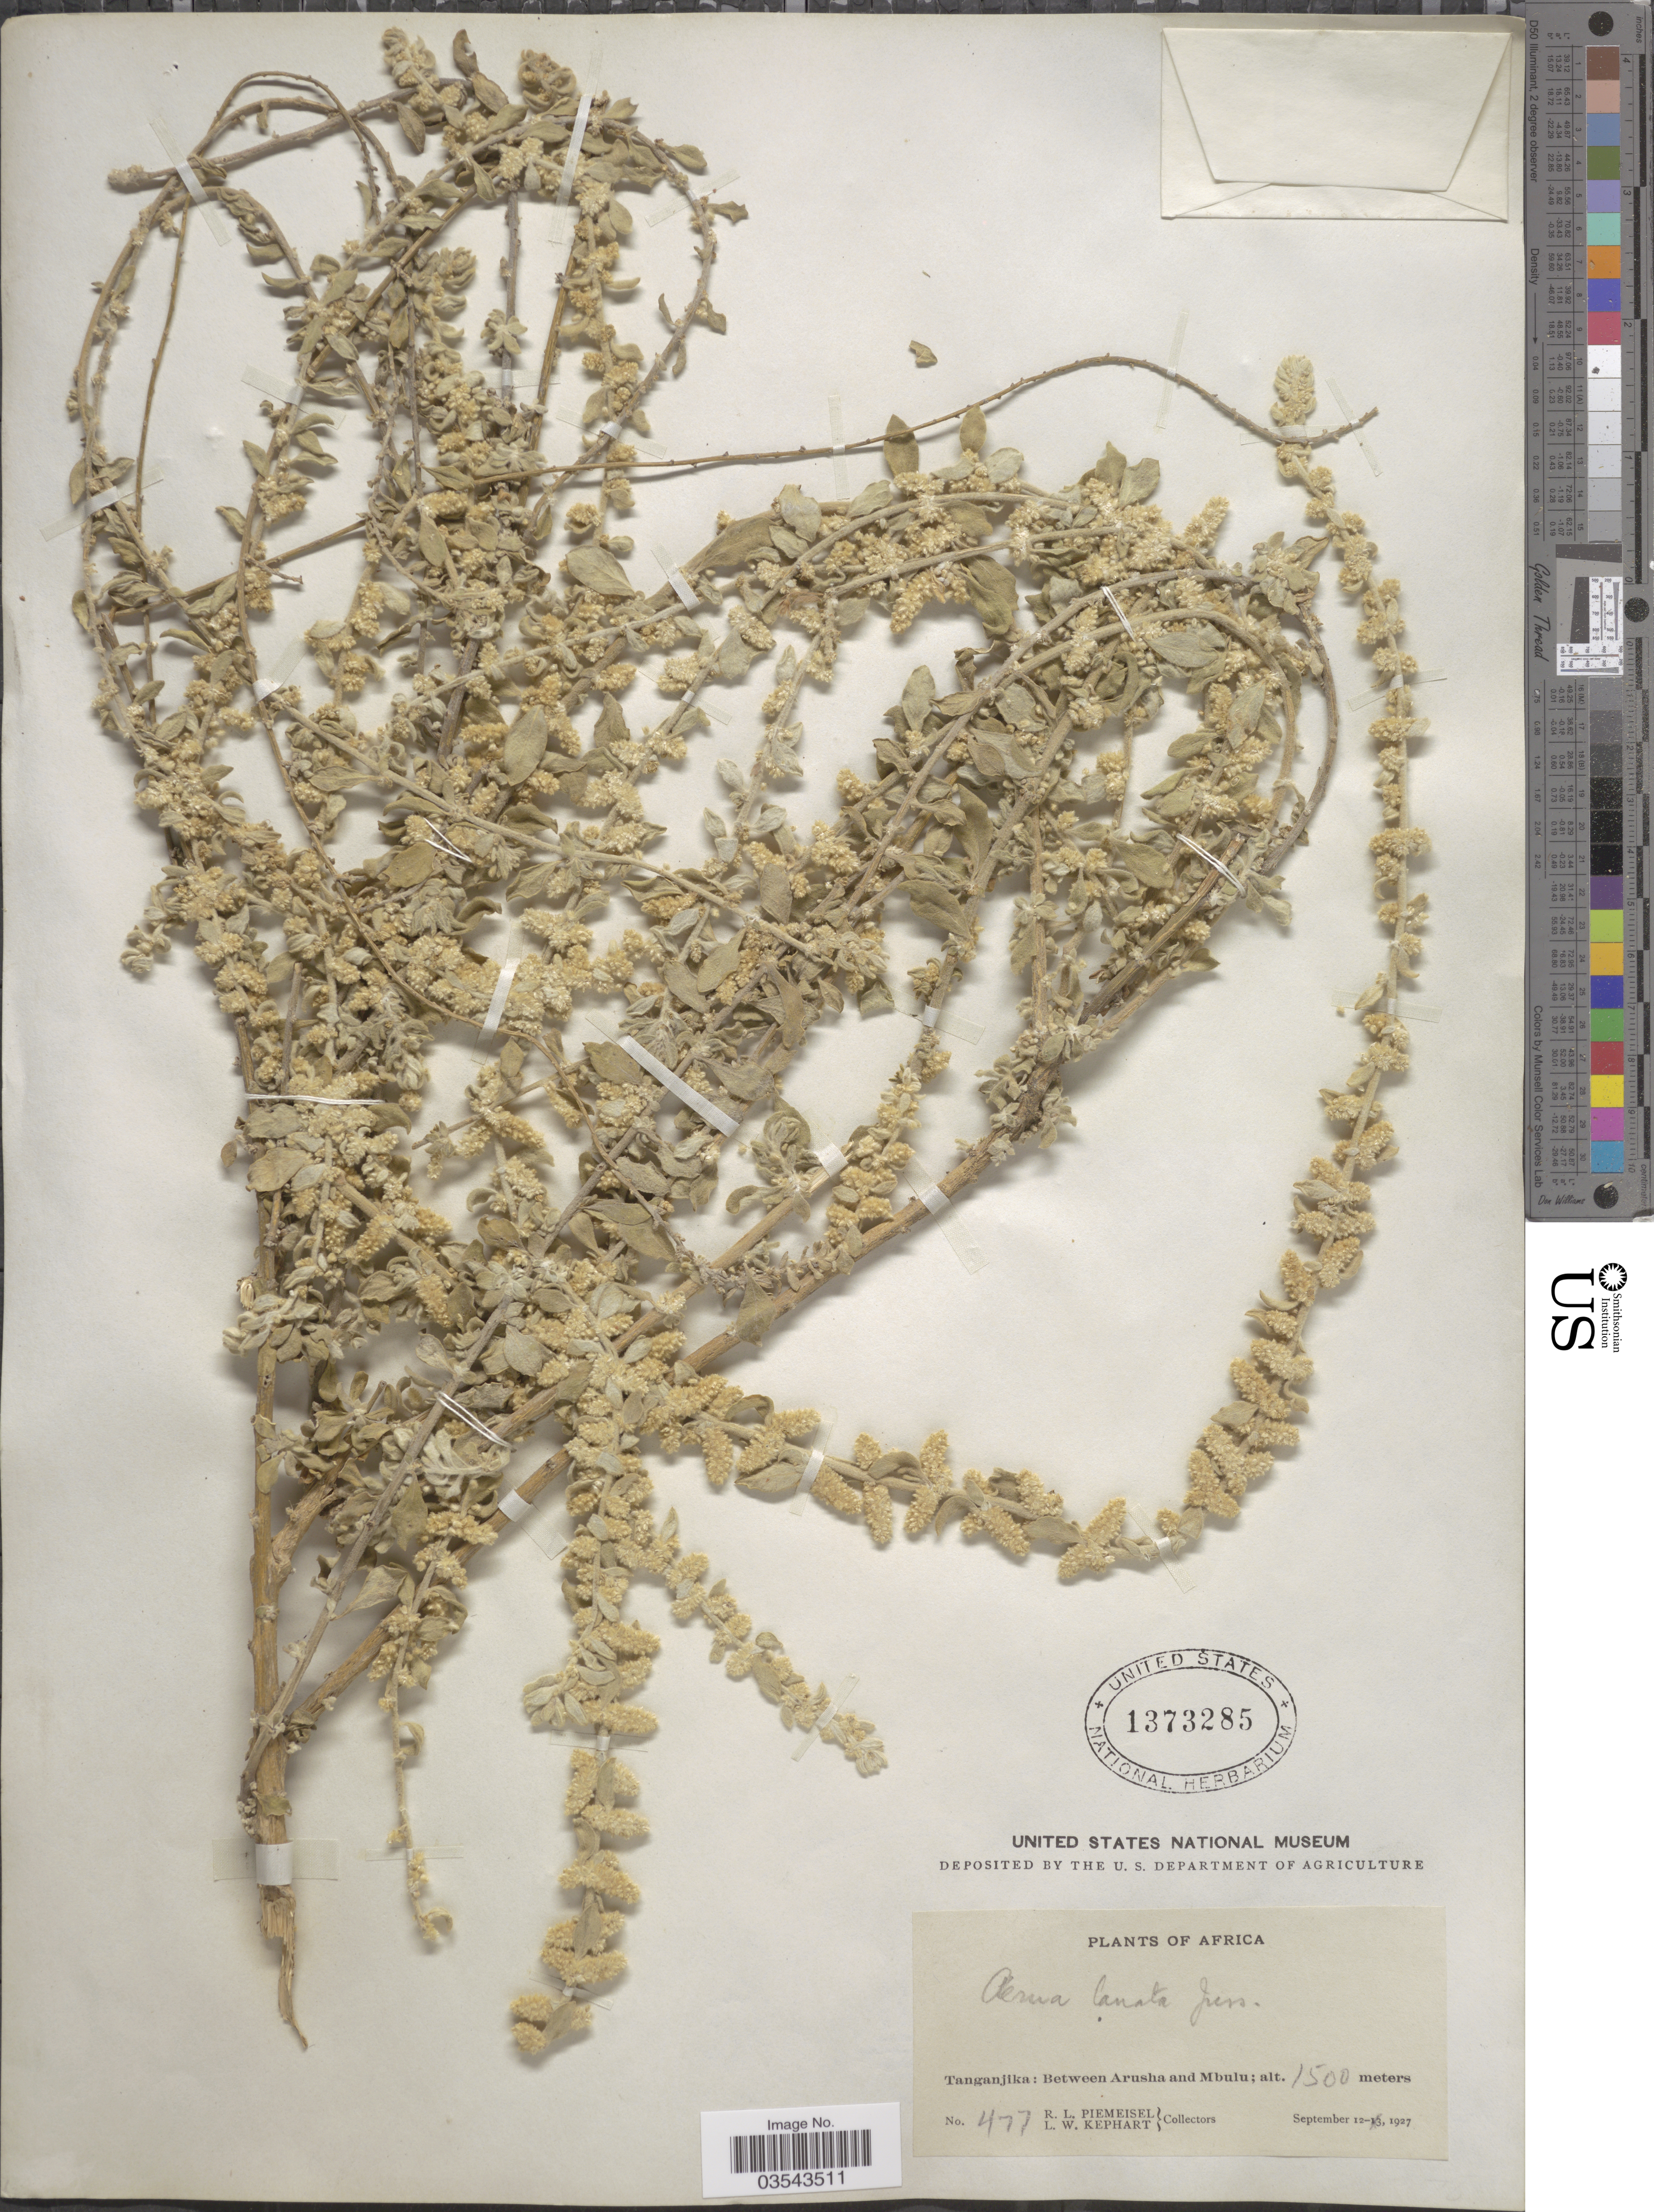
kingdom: Plantae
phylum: Tracheophyta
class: Magnoliopsida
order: Caryophyllales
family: Amaranthaceae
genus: Ouret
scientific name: Ouret lanata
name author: (L.) Kuntze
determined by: U.S. National Herbarium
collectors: R. L. Piemeisel & L. W. Kephart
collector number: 477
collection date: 1927-09-12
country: Tanzania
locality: Tanganjika: Between Arusha and Mbulu.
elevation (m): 1500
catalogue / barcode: US 1373285